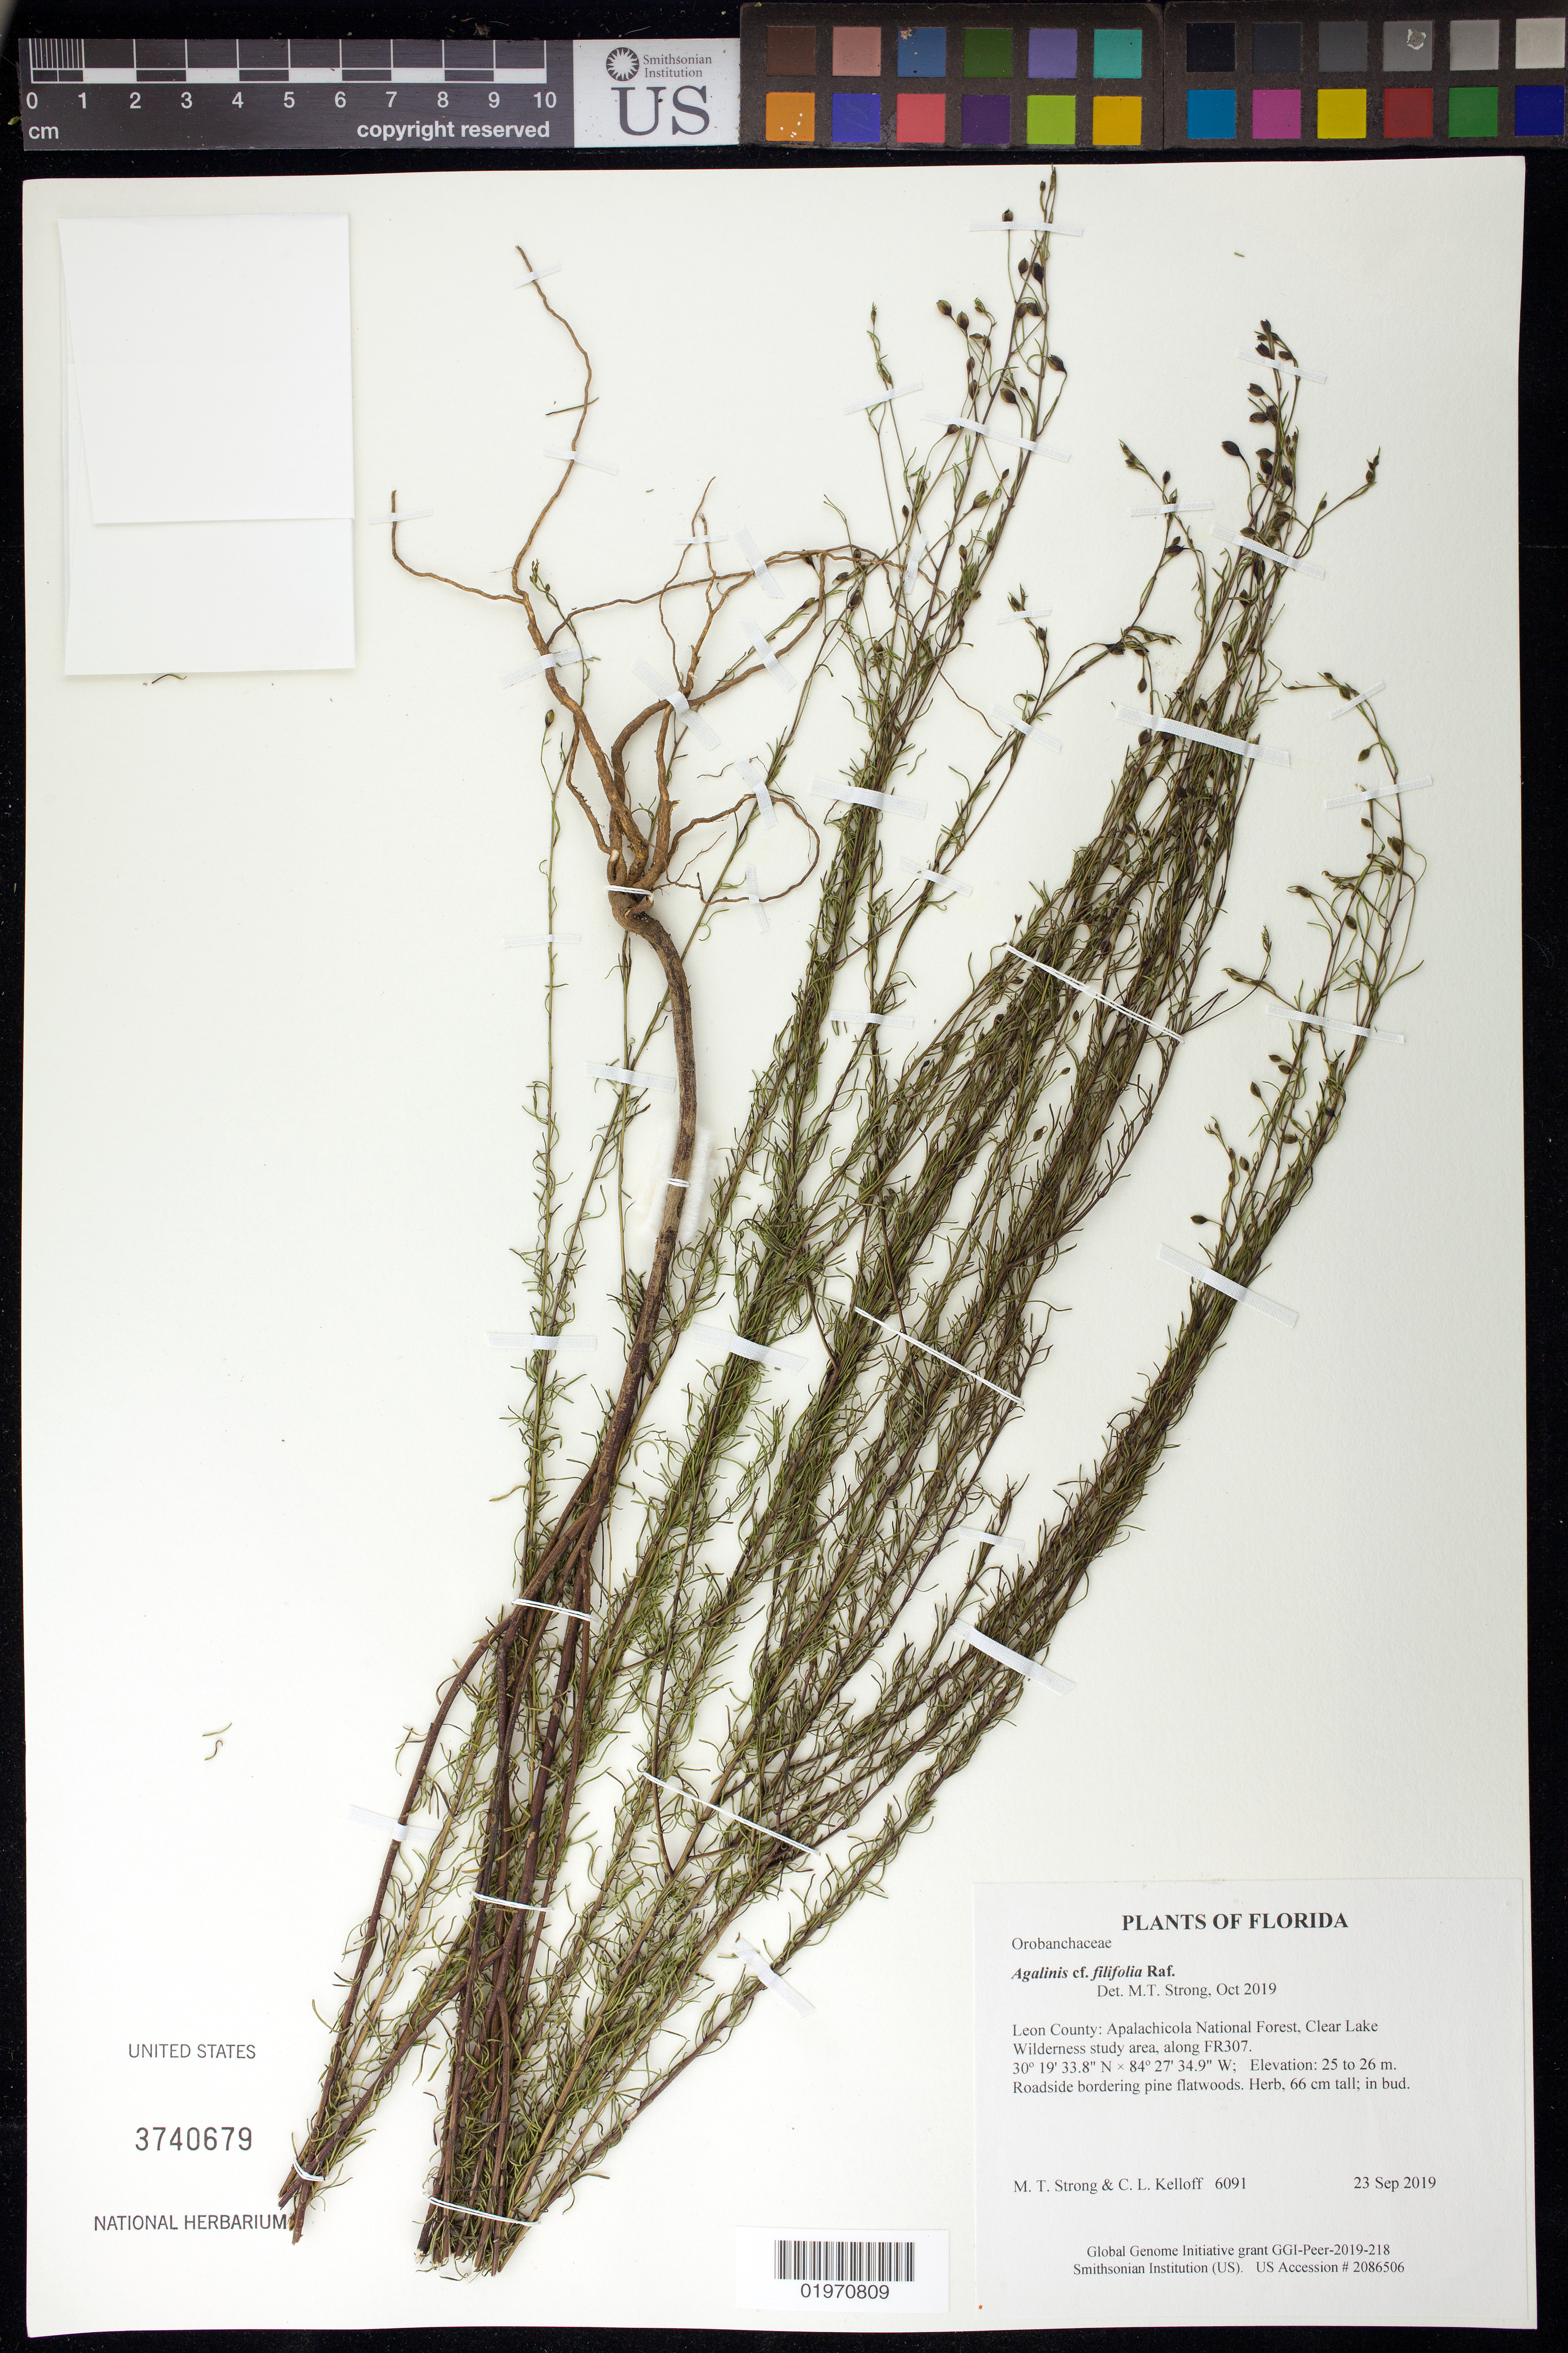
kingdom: Plantae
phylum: Tracheophyta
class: Magnoliopsida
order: Lamiales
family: Orobanchaceae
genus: Agalinis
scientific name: Agalinis filifolia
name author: Raf.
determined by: Strong, Mark T., (BOT), Smithsonian Institution - National Museum of Natural History (UNITED STATES)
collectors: M. T. Strong & C. L. Kelloff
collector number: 6091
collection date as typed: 23 Sep 2019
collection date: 2019-09-23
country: United States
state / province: Florida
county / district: Leon County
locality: Apalachicola National Forest, Clear Lake Wilderness study area, along FR307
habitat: Roadside bordering pine flatwoods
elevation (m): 25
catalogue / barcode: US 3740679